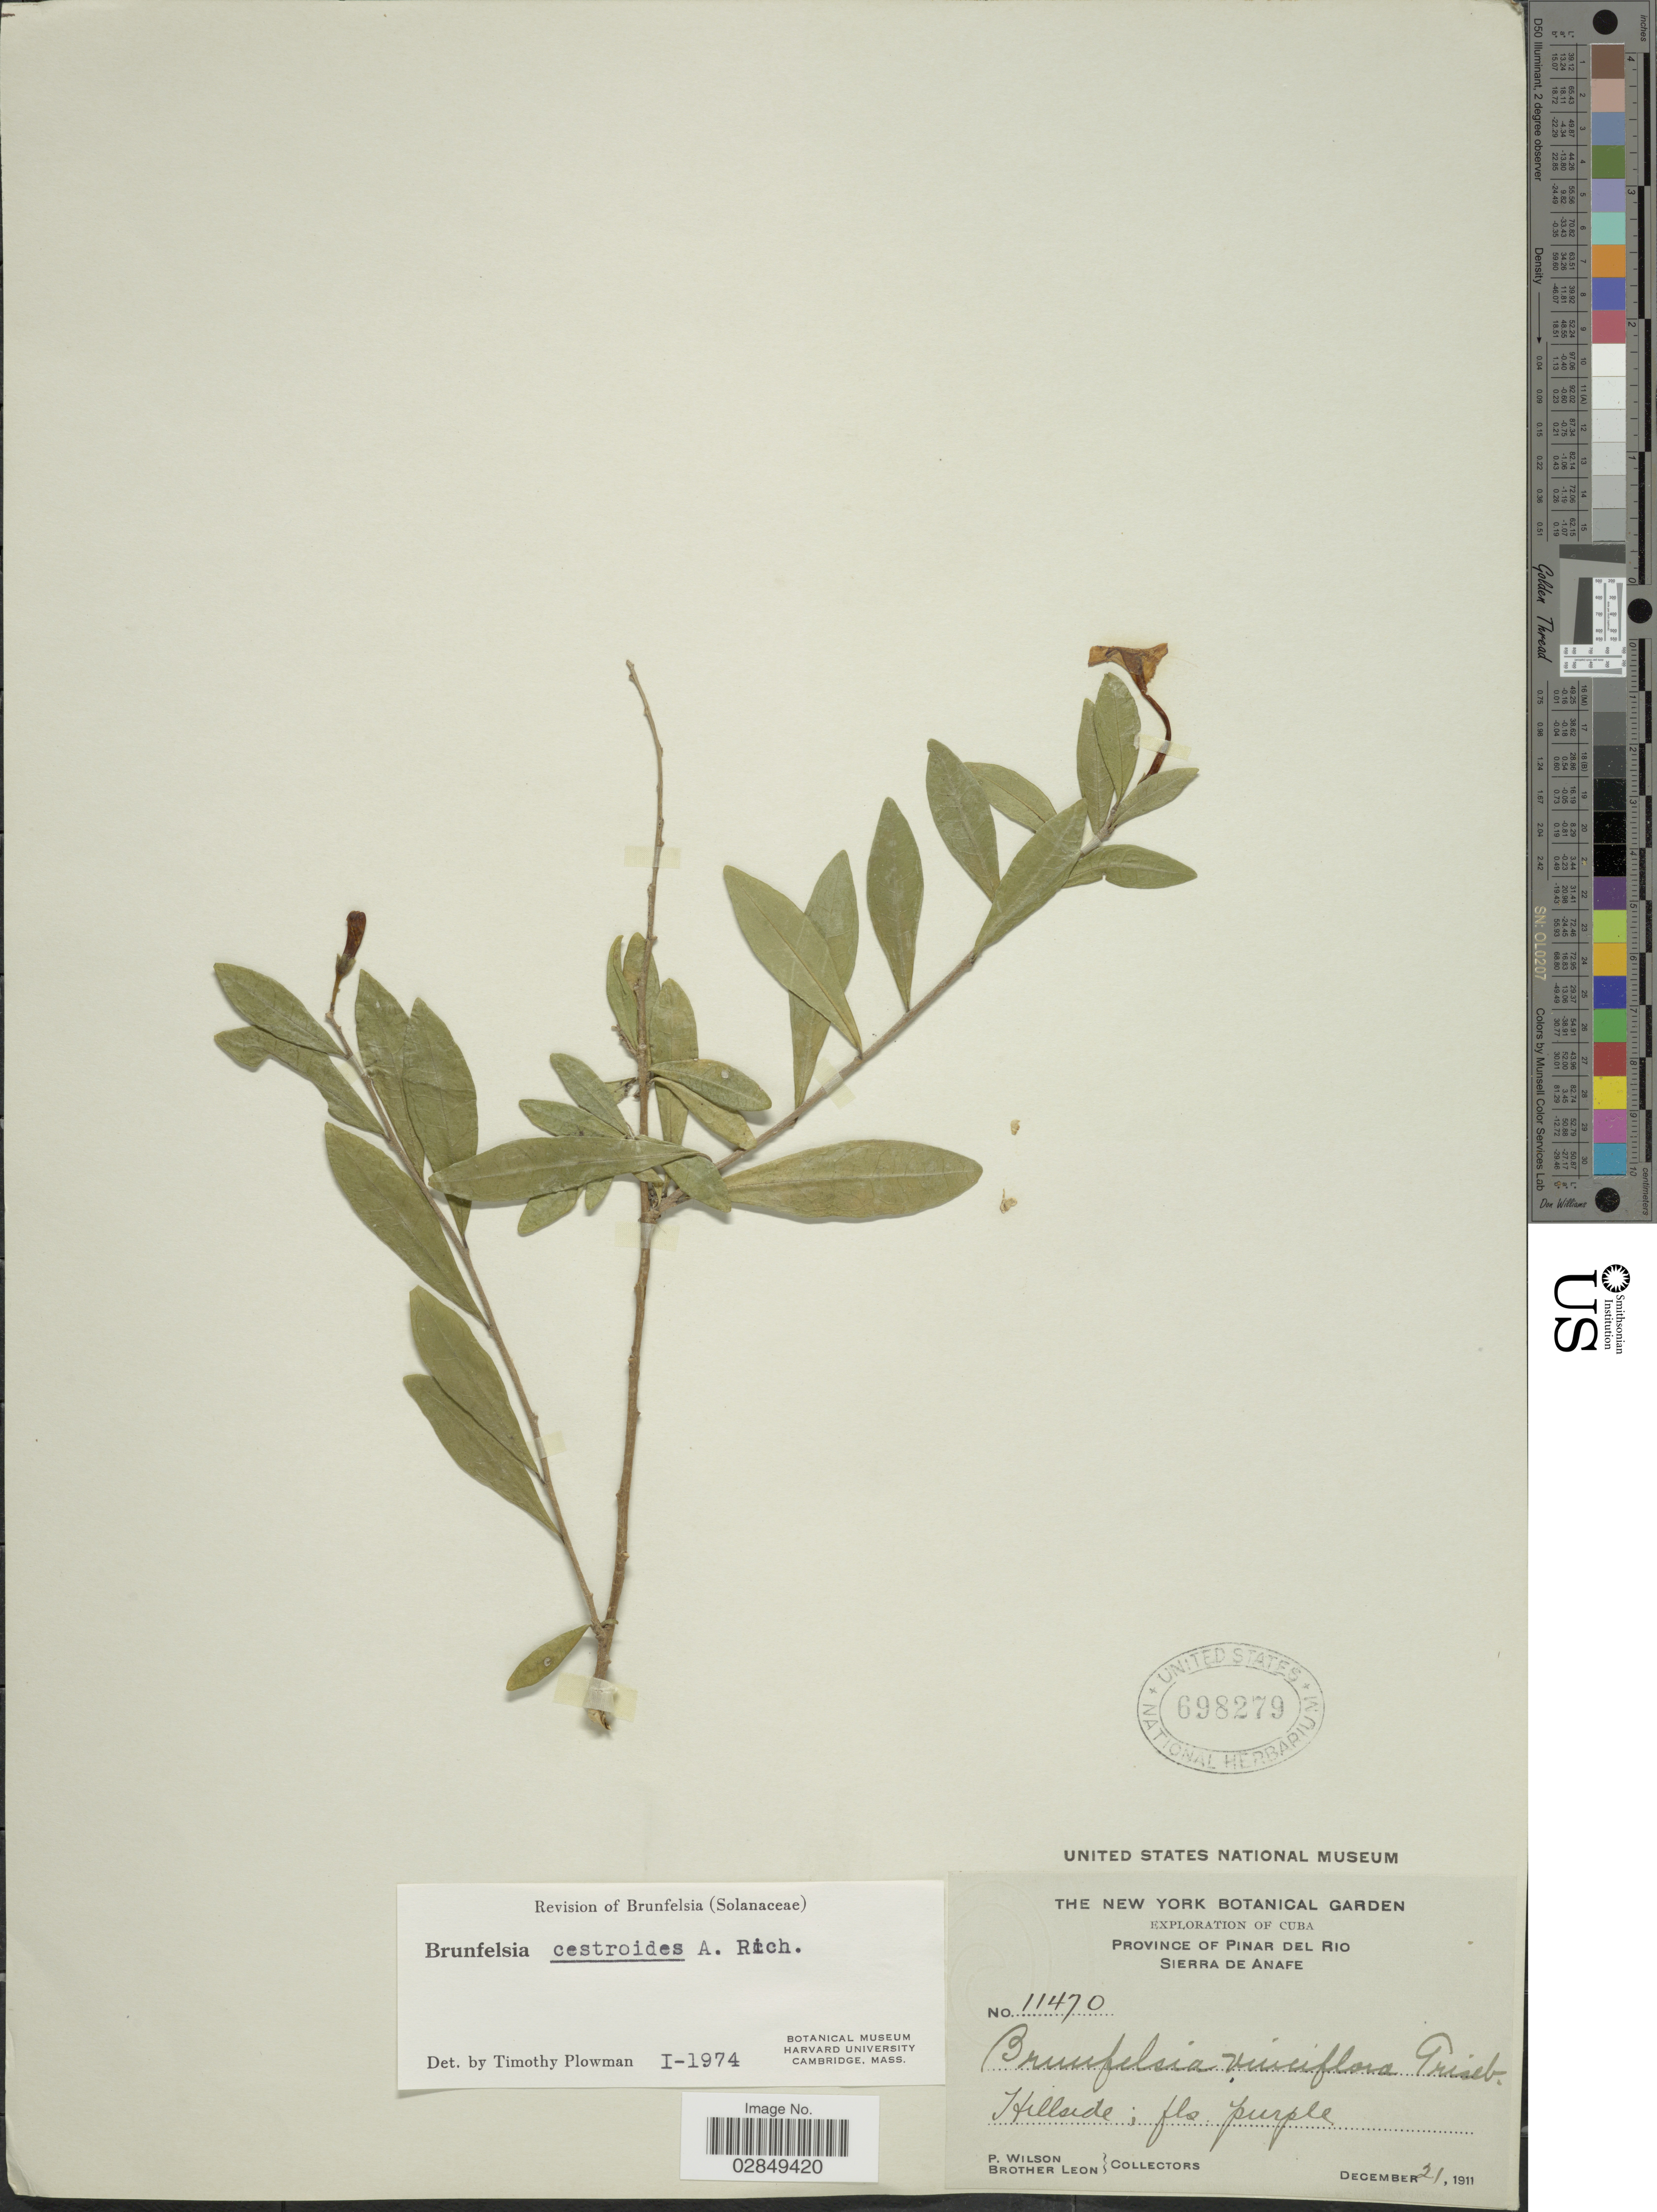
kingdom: Plantae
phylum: Tracheophyta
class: Magnoliopsida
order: Solanales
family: Solanaceae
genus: Brunfelsia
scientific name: Brunfelsia cestroides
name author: A. Rich.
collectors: P. Wilson & Bro. León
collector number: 11470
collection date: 1911-12-21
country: Cuba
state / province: Pinar del Río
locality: Sierra de Anafe.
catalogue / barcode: US 698279